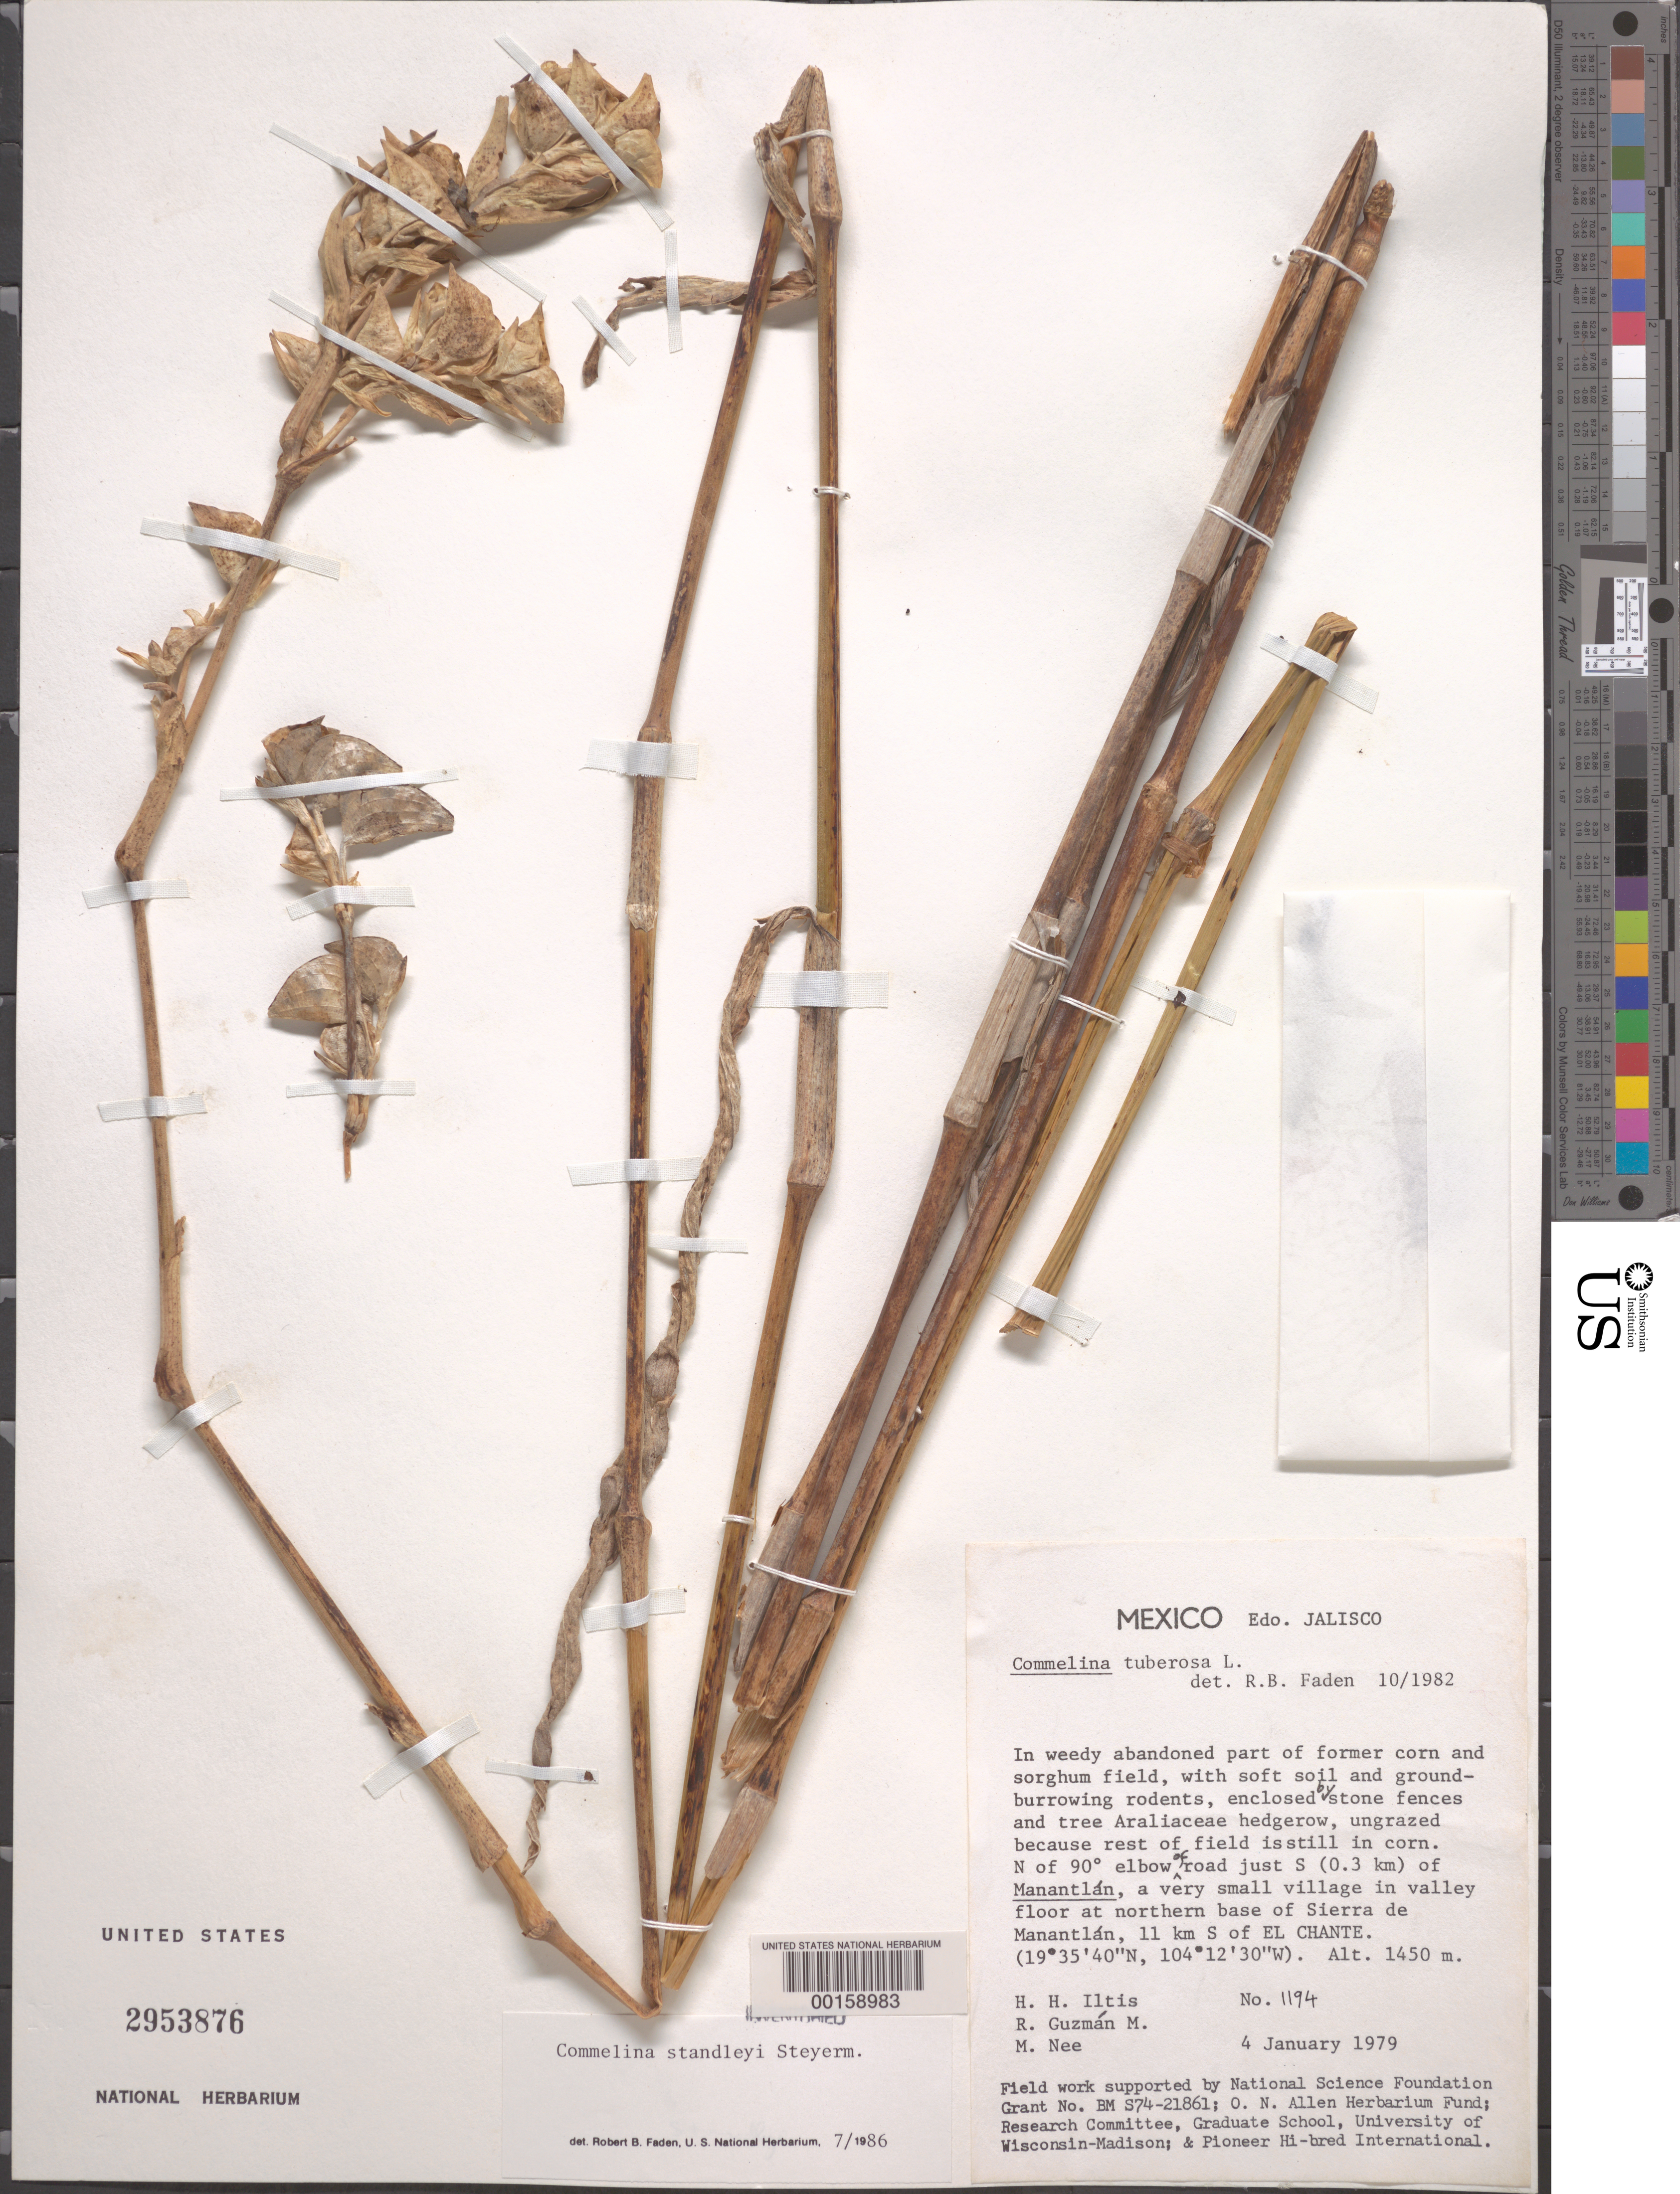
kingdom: Plantae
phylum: Tracheophyta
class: Liliopsida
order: Commelinales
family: Commelinaceae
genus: Commelina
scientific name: Commelina standleyi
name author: Steyerm.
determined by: Faden, Robert B., (US), Smithsonian Institution - National Museum of Natural History (UNITED STATES)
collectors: H. H. Iltis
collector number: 1194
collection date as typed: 04 Jan 1979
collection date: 1979-01-04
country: Mexico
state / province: Jalisco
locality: Manantlan S of El Chante, Sierra de Manantlan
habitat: Abandoned weedy corn field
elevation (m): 1450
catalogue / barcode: US 2953876